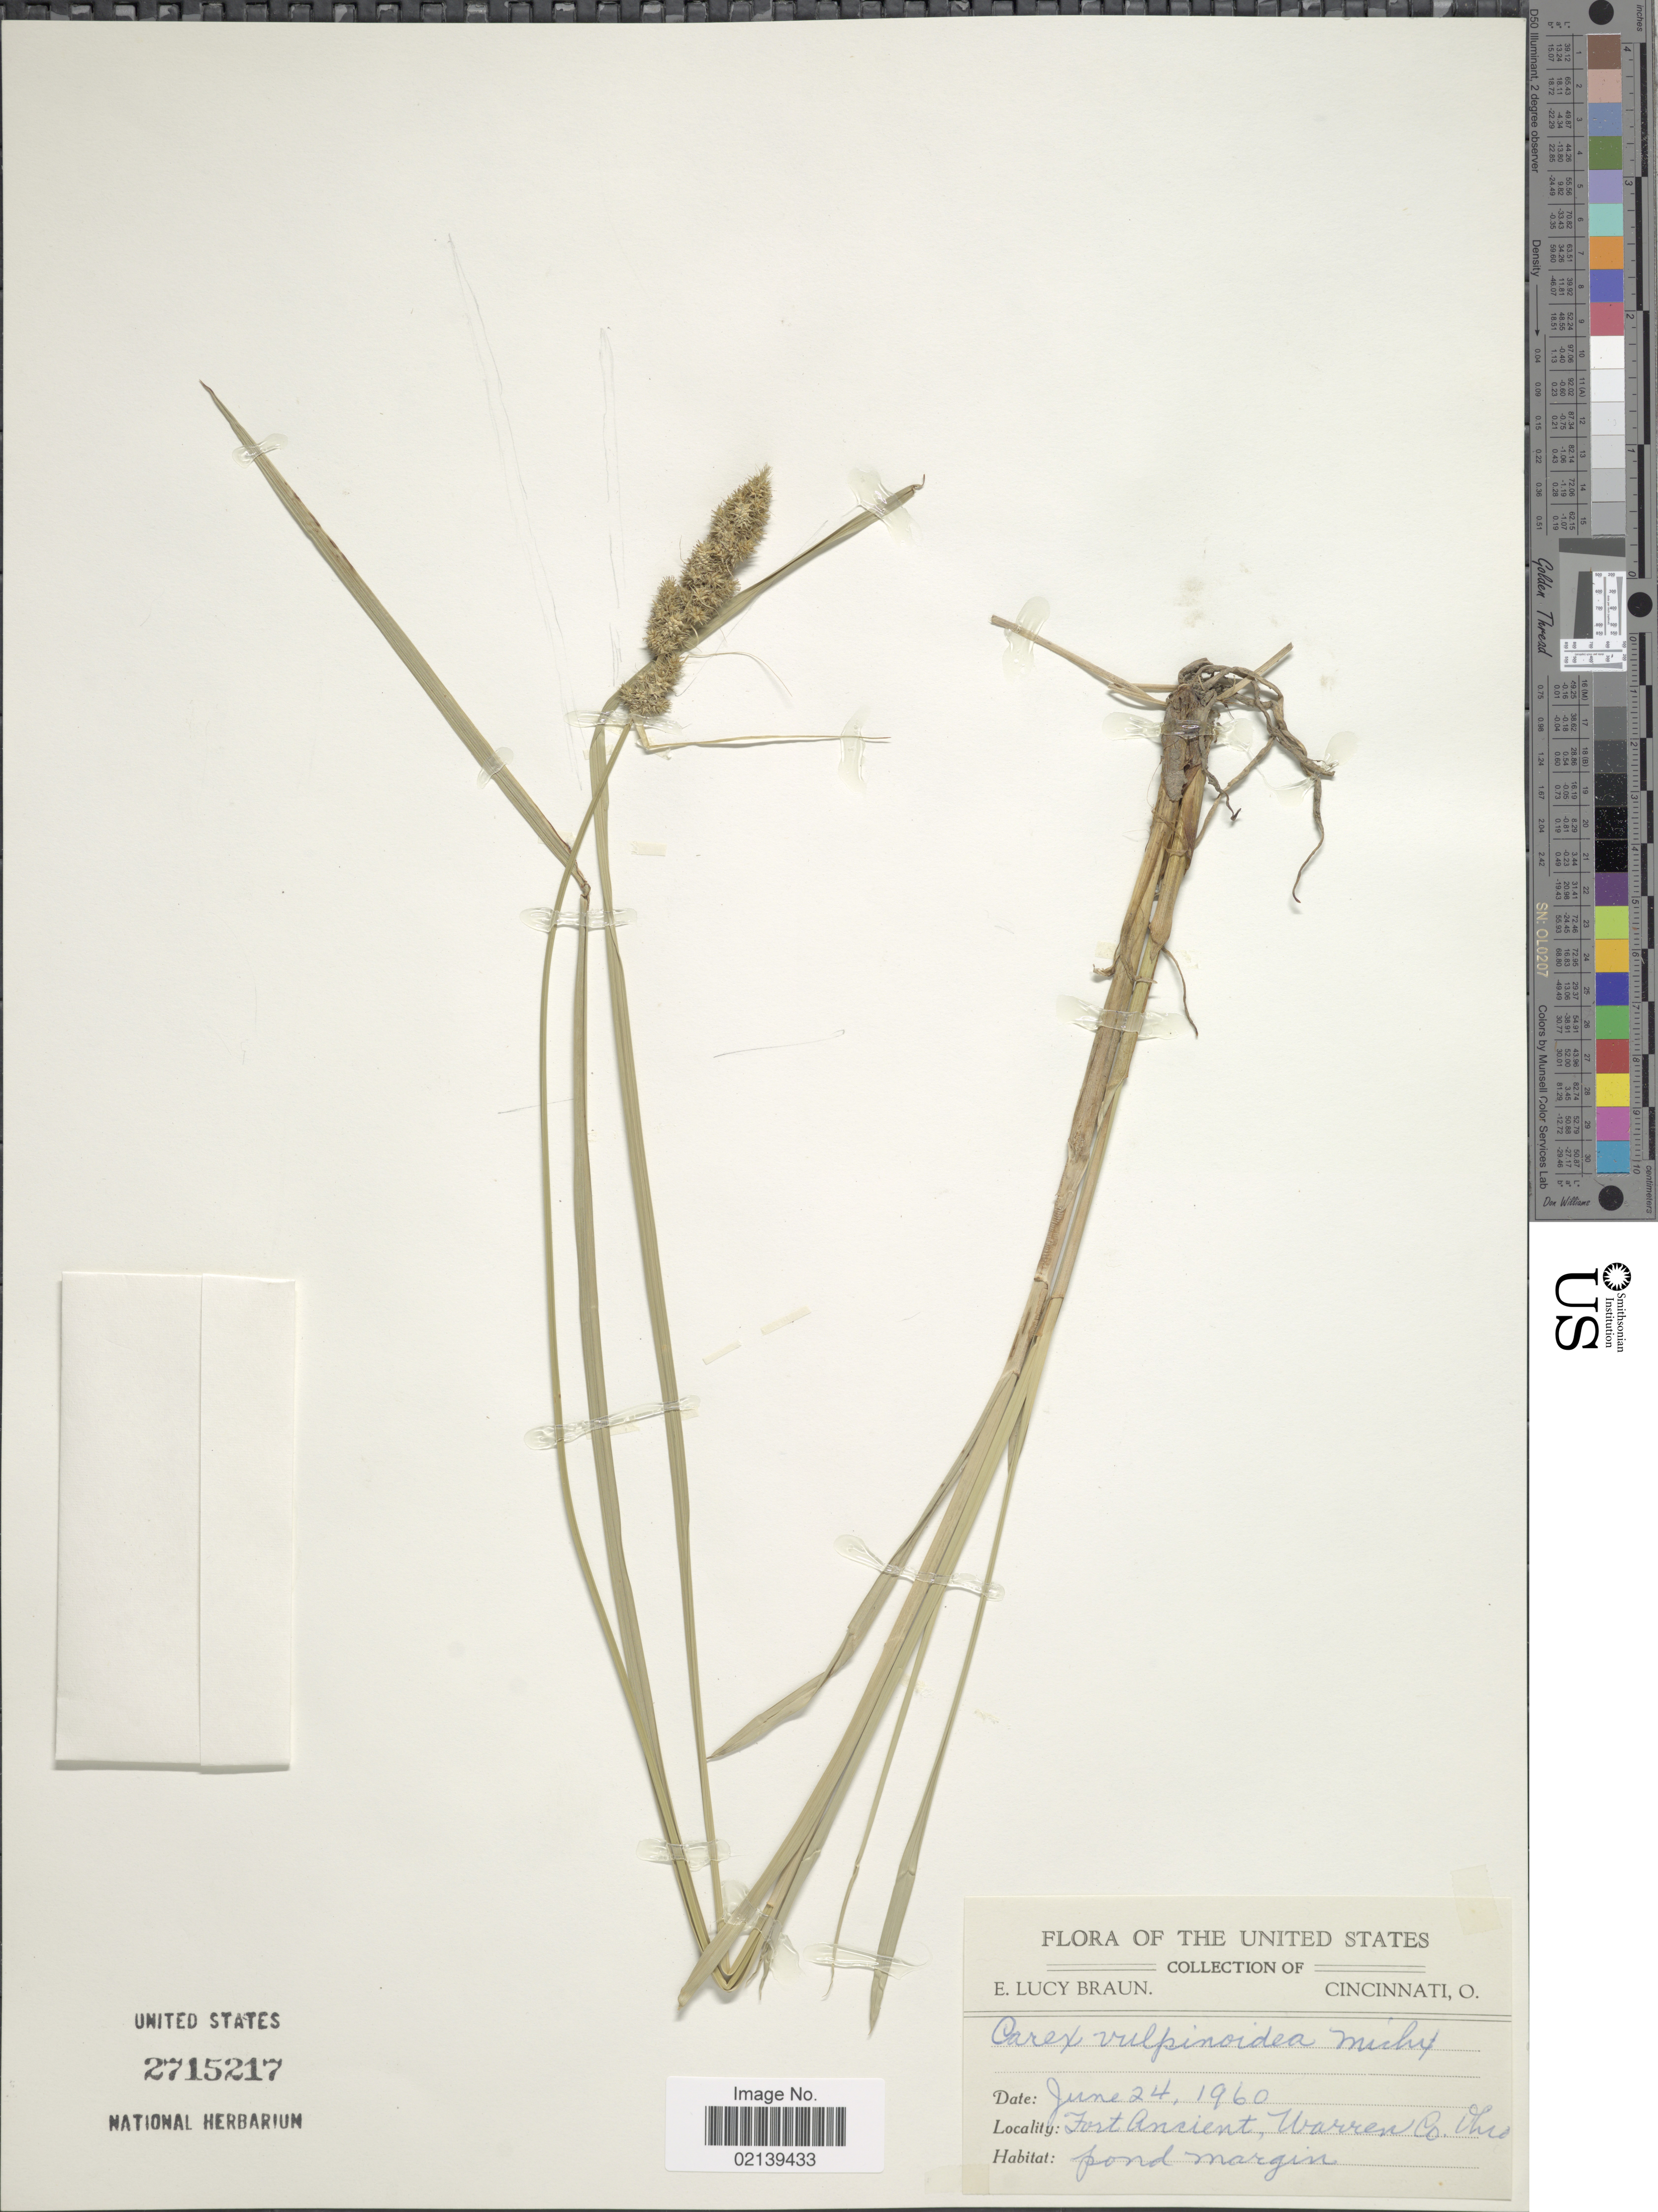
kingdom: Plantae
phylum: Tracheophyta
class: Liliopsida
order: Poales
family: Cyperaceae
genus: Carex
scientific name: Carex vulpinoidea Michx.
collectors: E. L. Braun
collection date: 1960-06-24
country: United States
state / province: Ohio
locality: Fort Ansient, Warren Co., Ohio.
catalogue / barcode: US 2715217